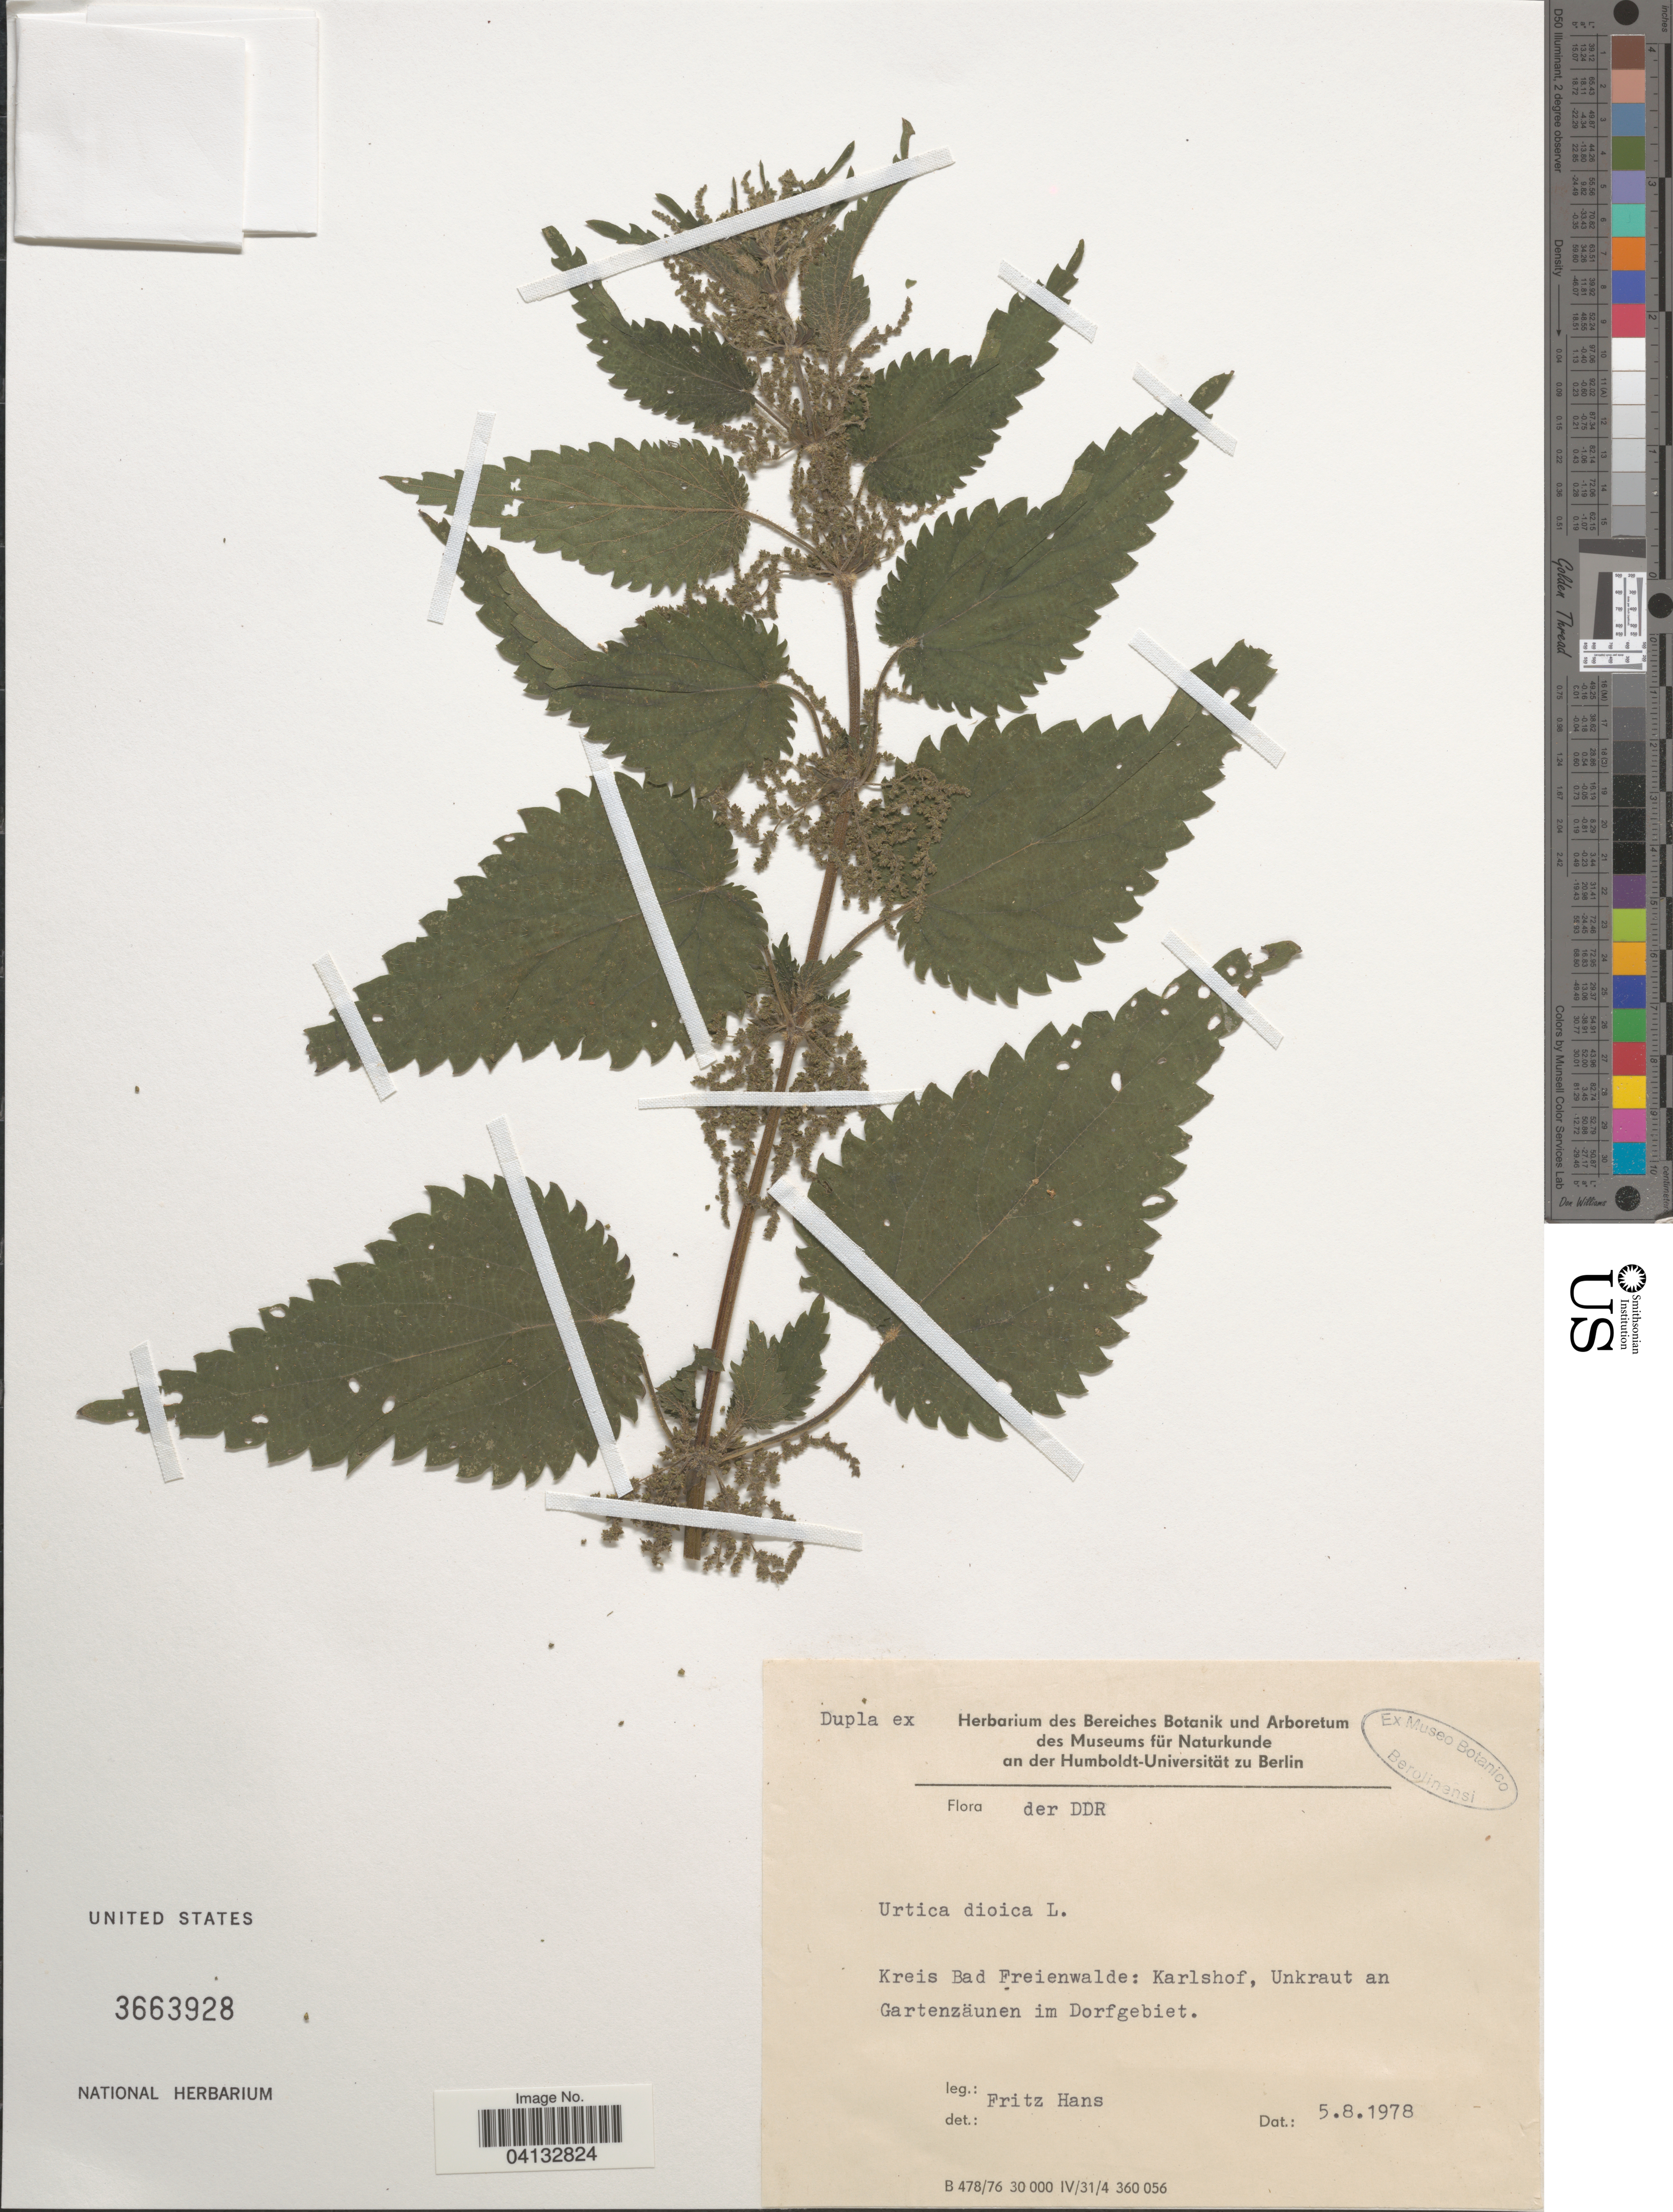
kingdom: Plantae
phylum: Tracheophyta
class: Magnoliopsida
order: Rosales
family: Urticaceae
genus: Urtica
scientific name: Urtica dioica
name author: L.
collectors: F. Hans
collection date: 1978-08-05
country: Germany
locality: Der DDR. Kreis Bad Freienwalde: Karlshof, Unkraut an Gartenzäunen im Dorfgebiet.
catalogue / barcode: US 3663928